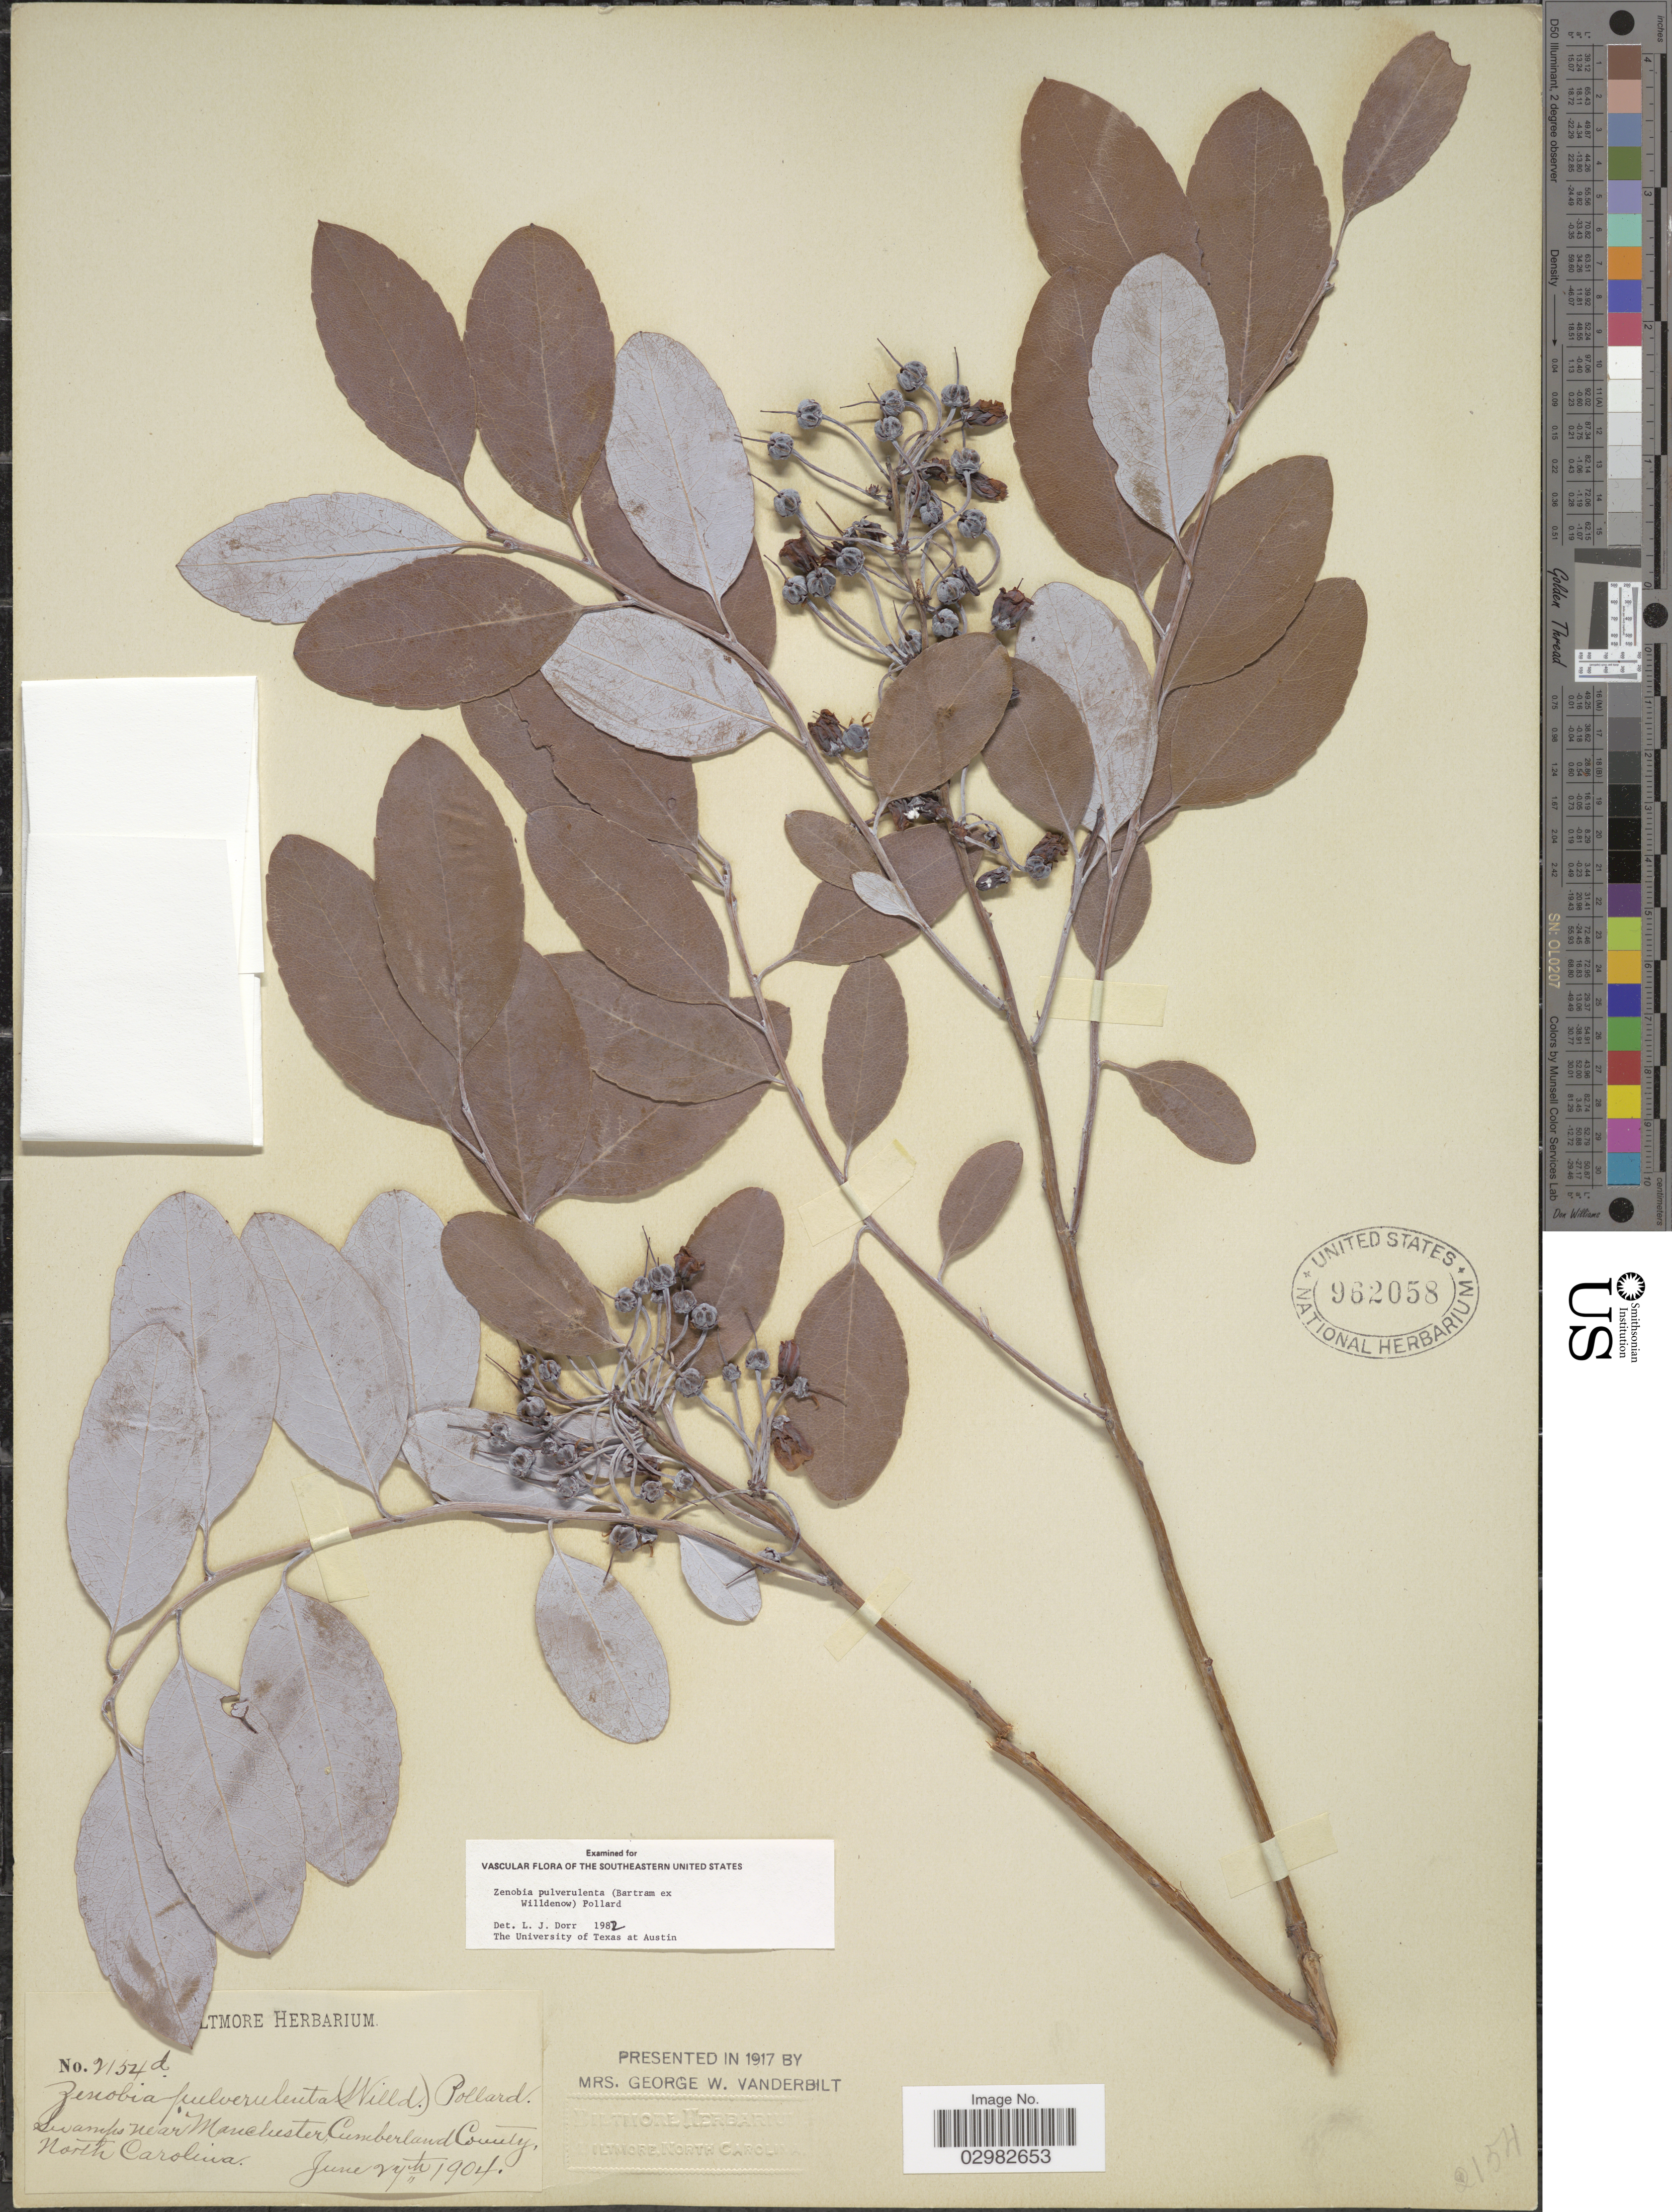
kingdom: Plantae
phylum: Tracheophyta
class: Magnoliopsida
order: Ericales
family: Ericaceae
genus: Zenobia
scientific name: Zenobia pulverulenta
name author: (W. Bartram ex Willd.) Pollard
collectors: ex herb. Biltmore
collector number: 2154d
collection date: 1904-06-24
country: United States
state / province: North Carolina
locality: Swamps near Manchester, Cumberland County.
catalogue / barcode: US 962058